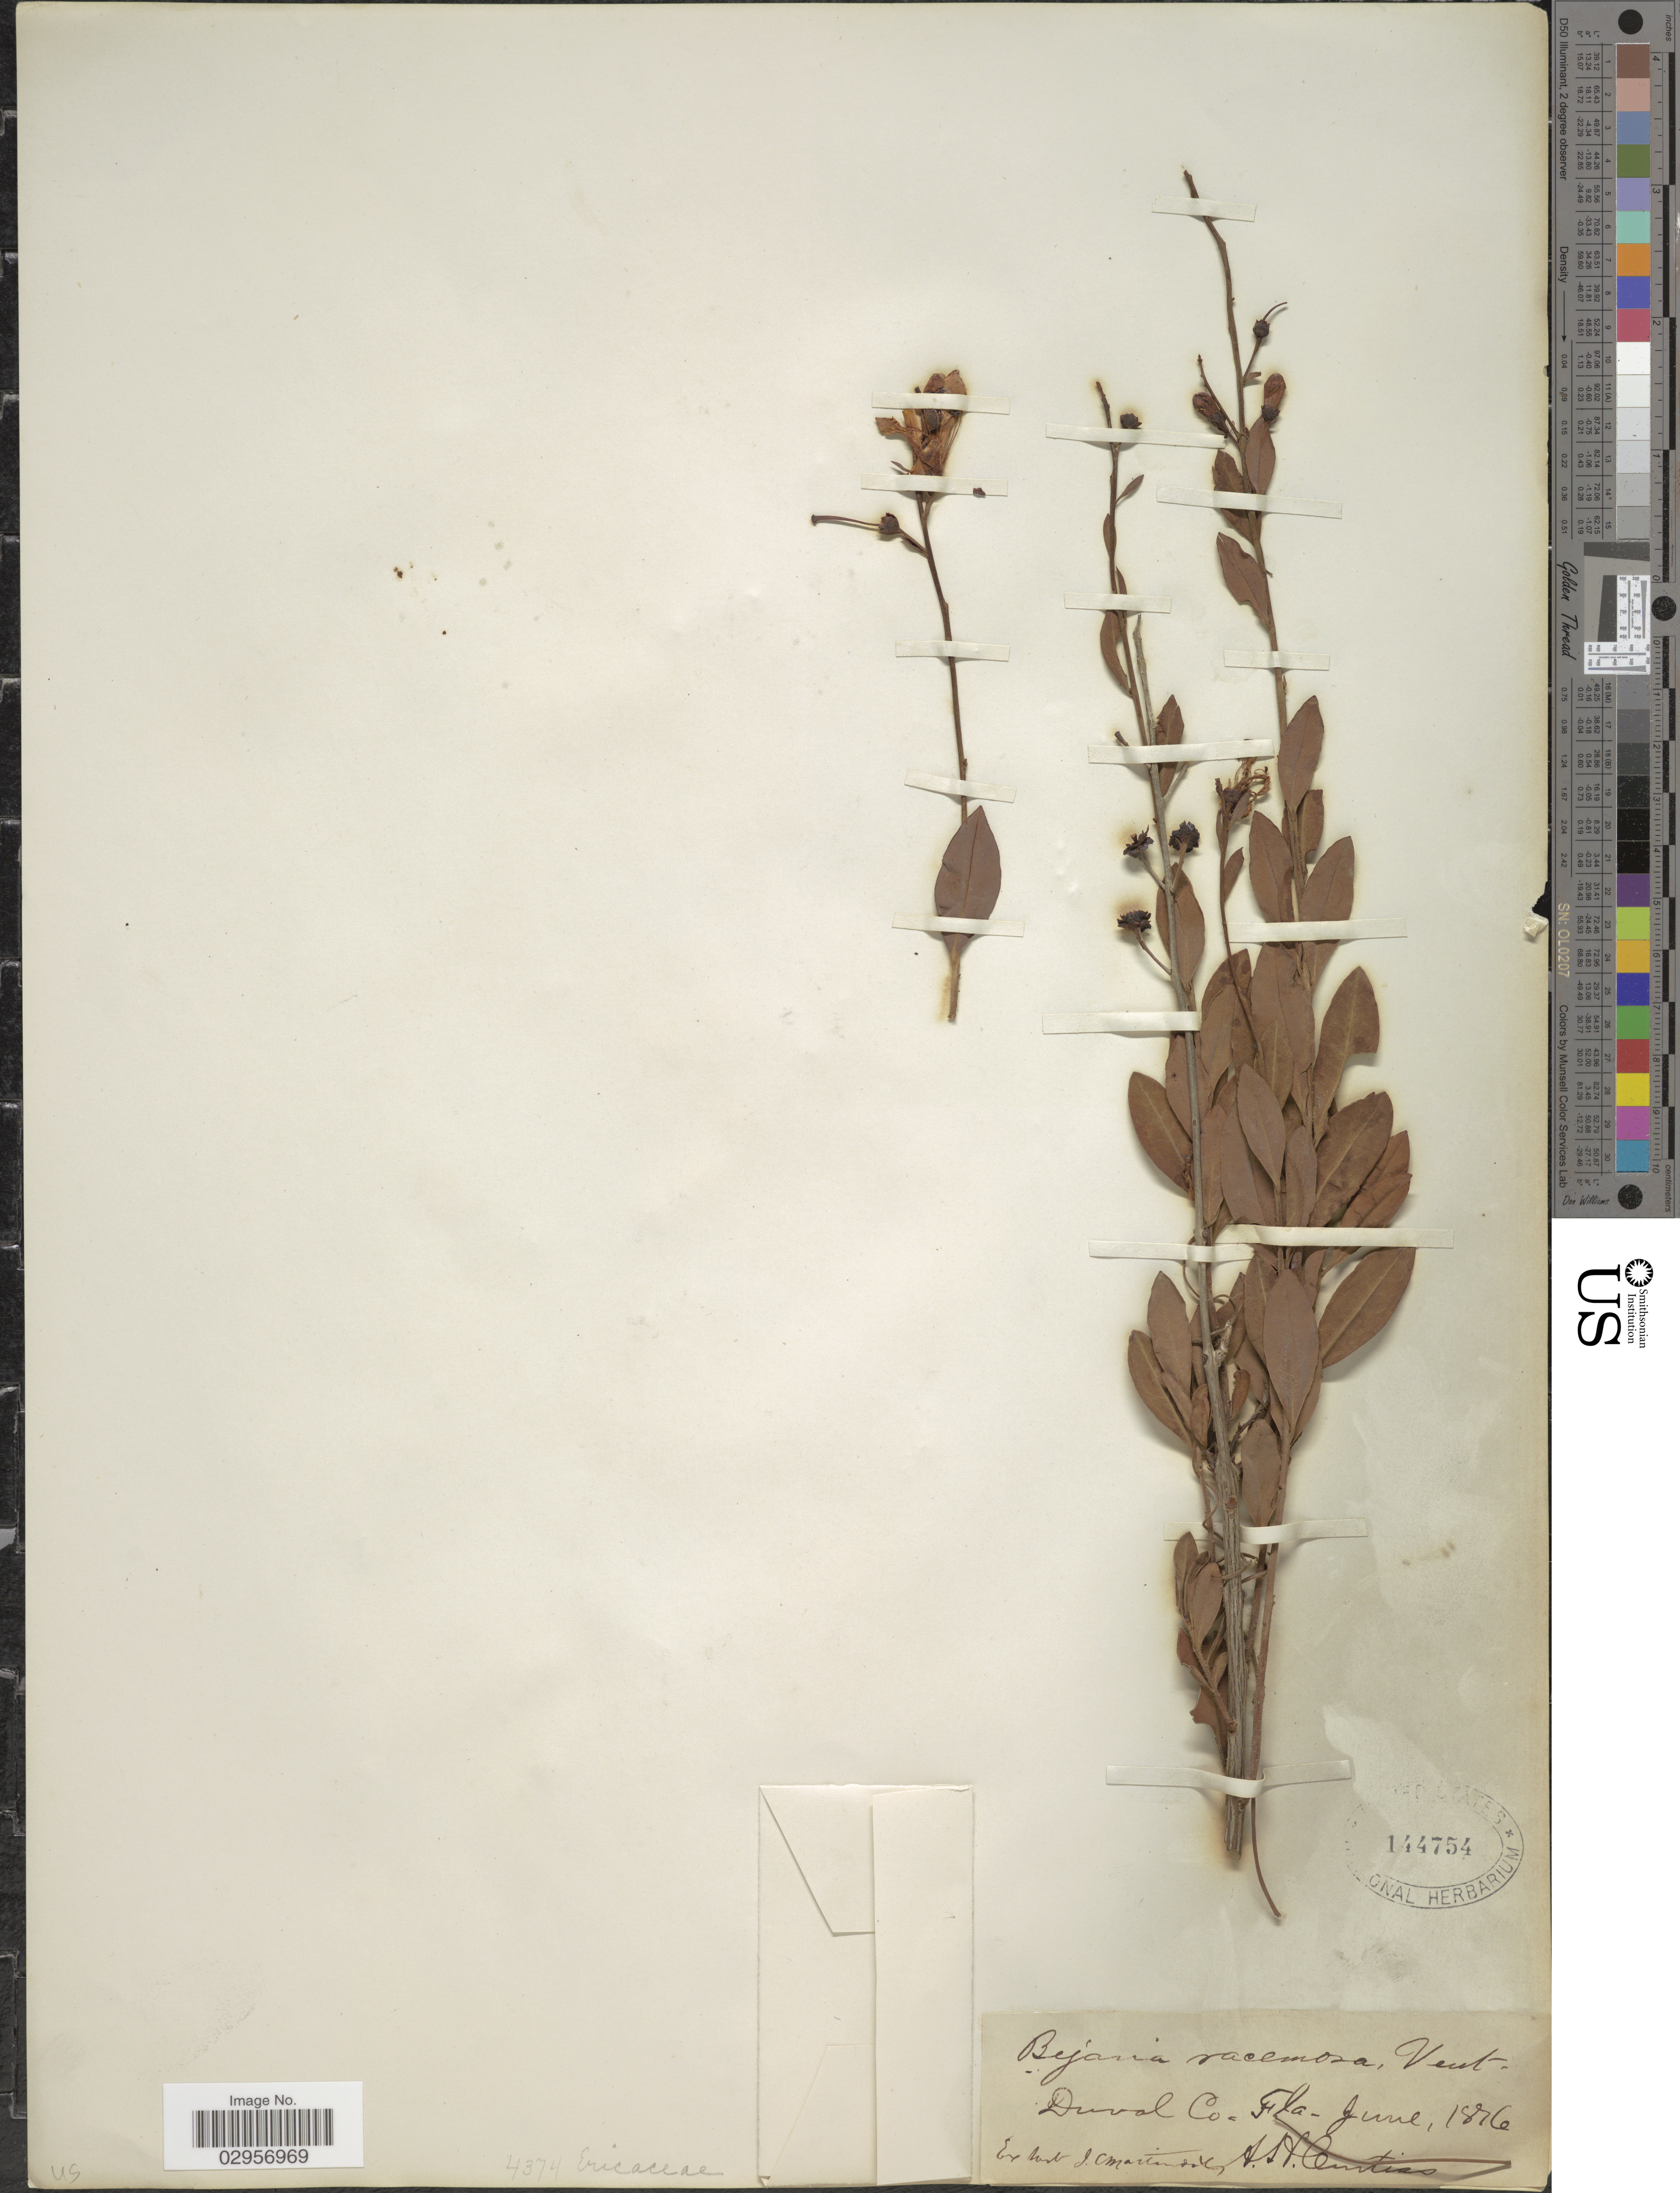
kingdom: Plantae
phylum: Tracheophyta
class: Magnoliopsida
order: Ericales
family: Ericaceae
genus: Bejaria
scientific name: Bejaria racemosa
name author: Vent.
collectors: A. H. Curtiss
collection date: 1876-06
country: United States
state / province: Florida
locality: Duval Co., Fla.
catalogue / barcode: US 144754